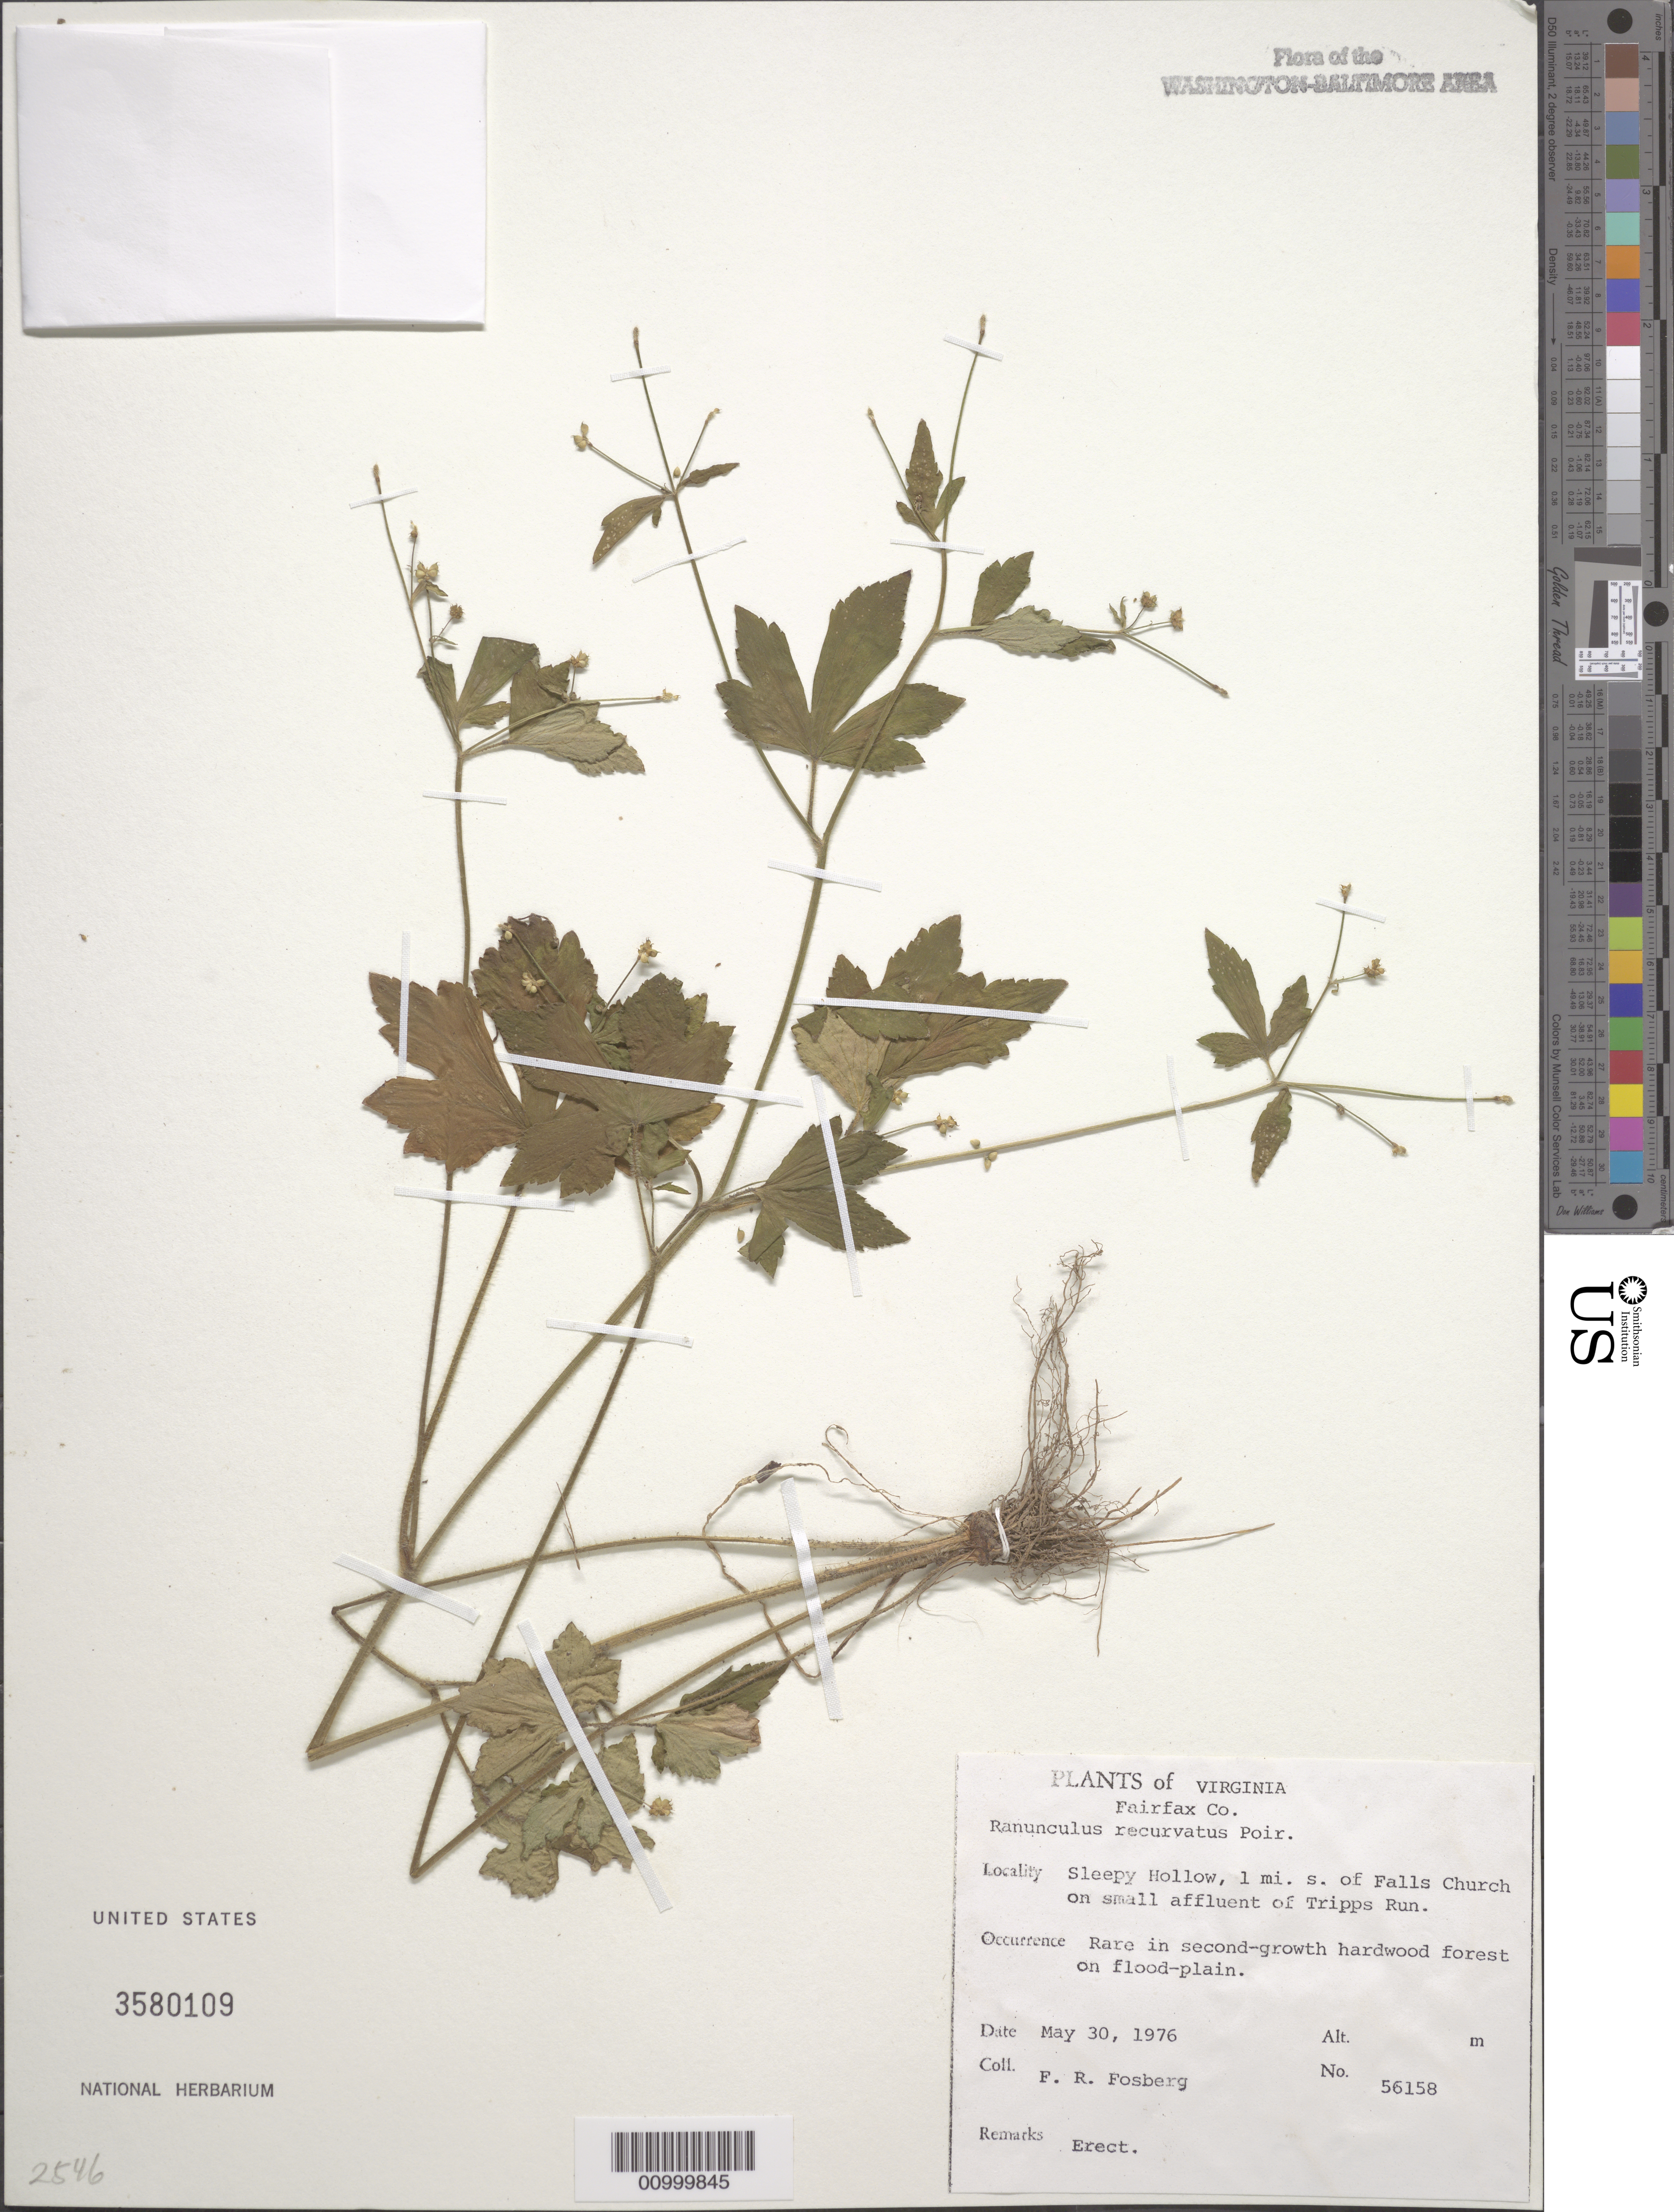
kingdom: Plantae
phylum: Tracheophyta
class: Magnoliopsida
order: Ranunculales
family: Ranunculaceae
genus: Ranunculus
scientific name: Ranunculus recurvatus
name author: Poir.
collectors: F. R. Fosberg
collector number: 56158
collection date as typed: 30 May 1976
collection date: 1976-05-30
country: United States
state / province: Virginia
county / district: Fairfax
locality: Sleepy Hollow, 1 mi. S of Falls Church on small affluent of Tripps Run.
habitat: second-growth hardwood forest on flood-plain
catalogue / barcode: US 3580109